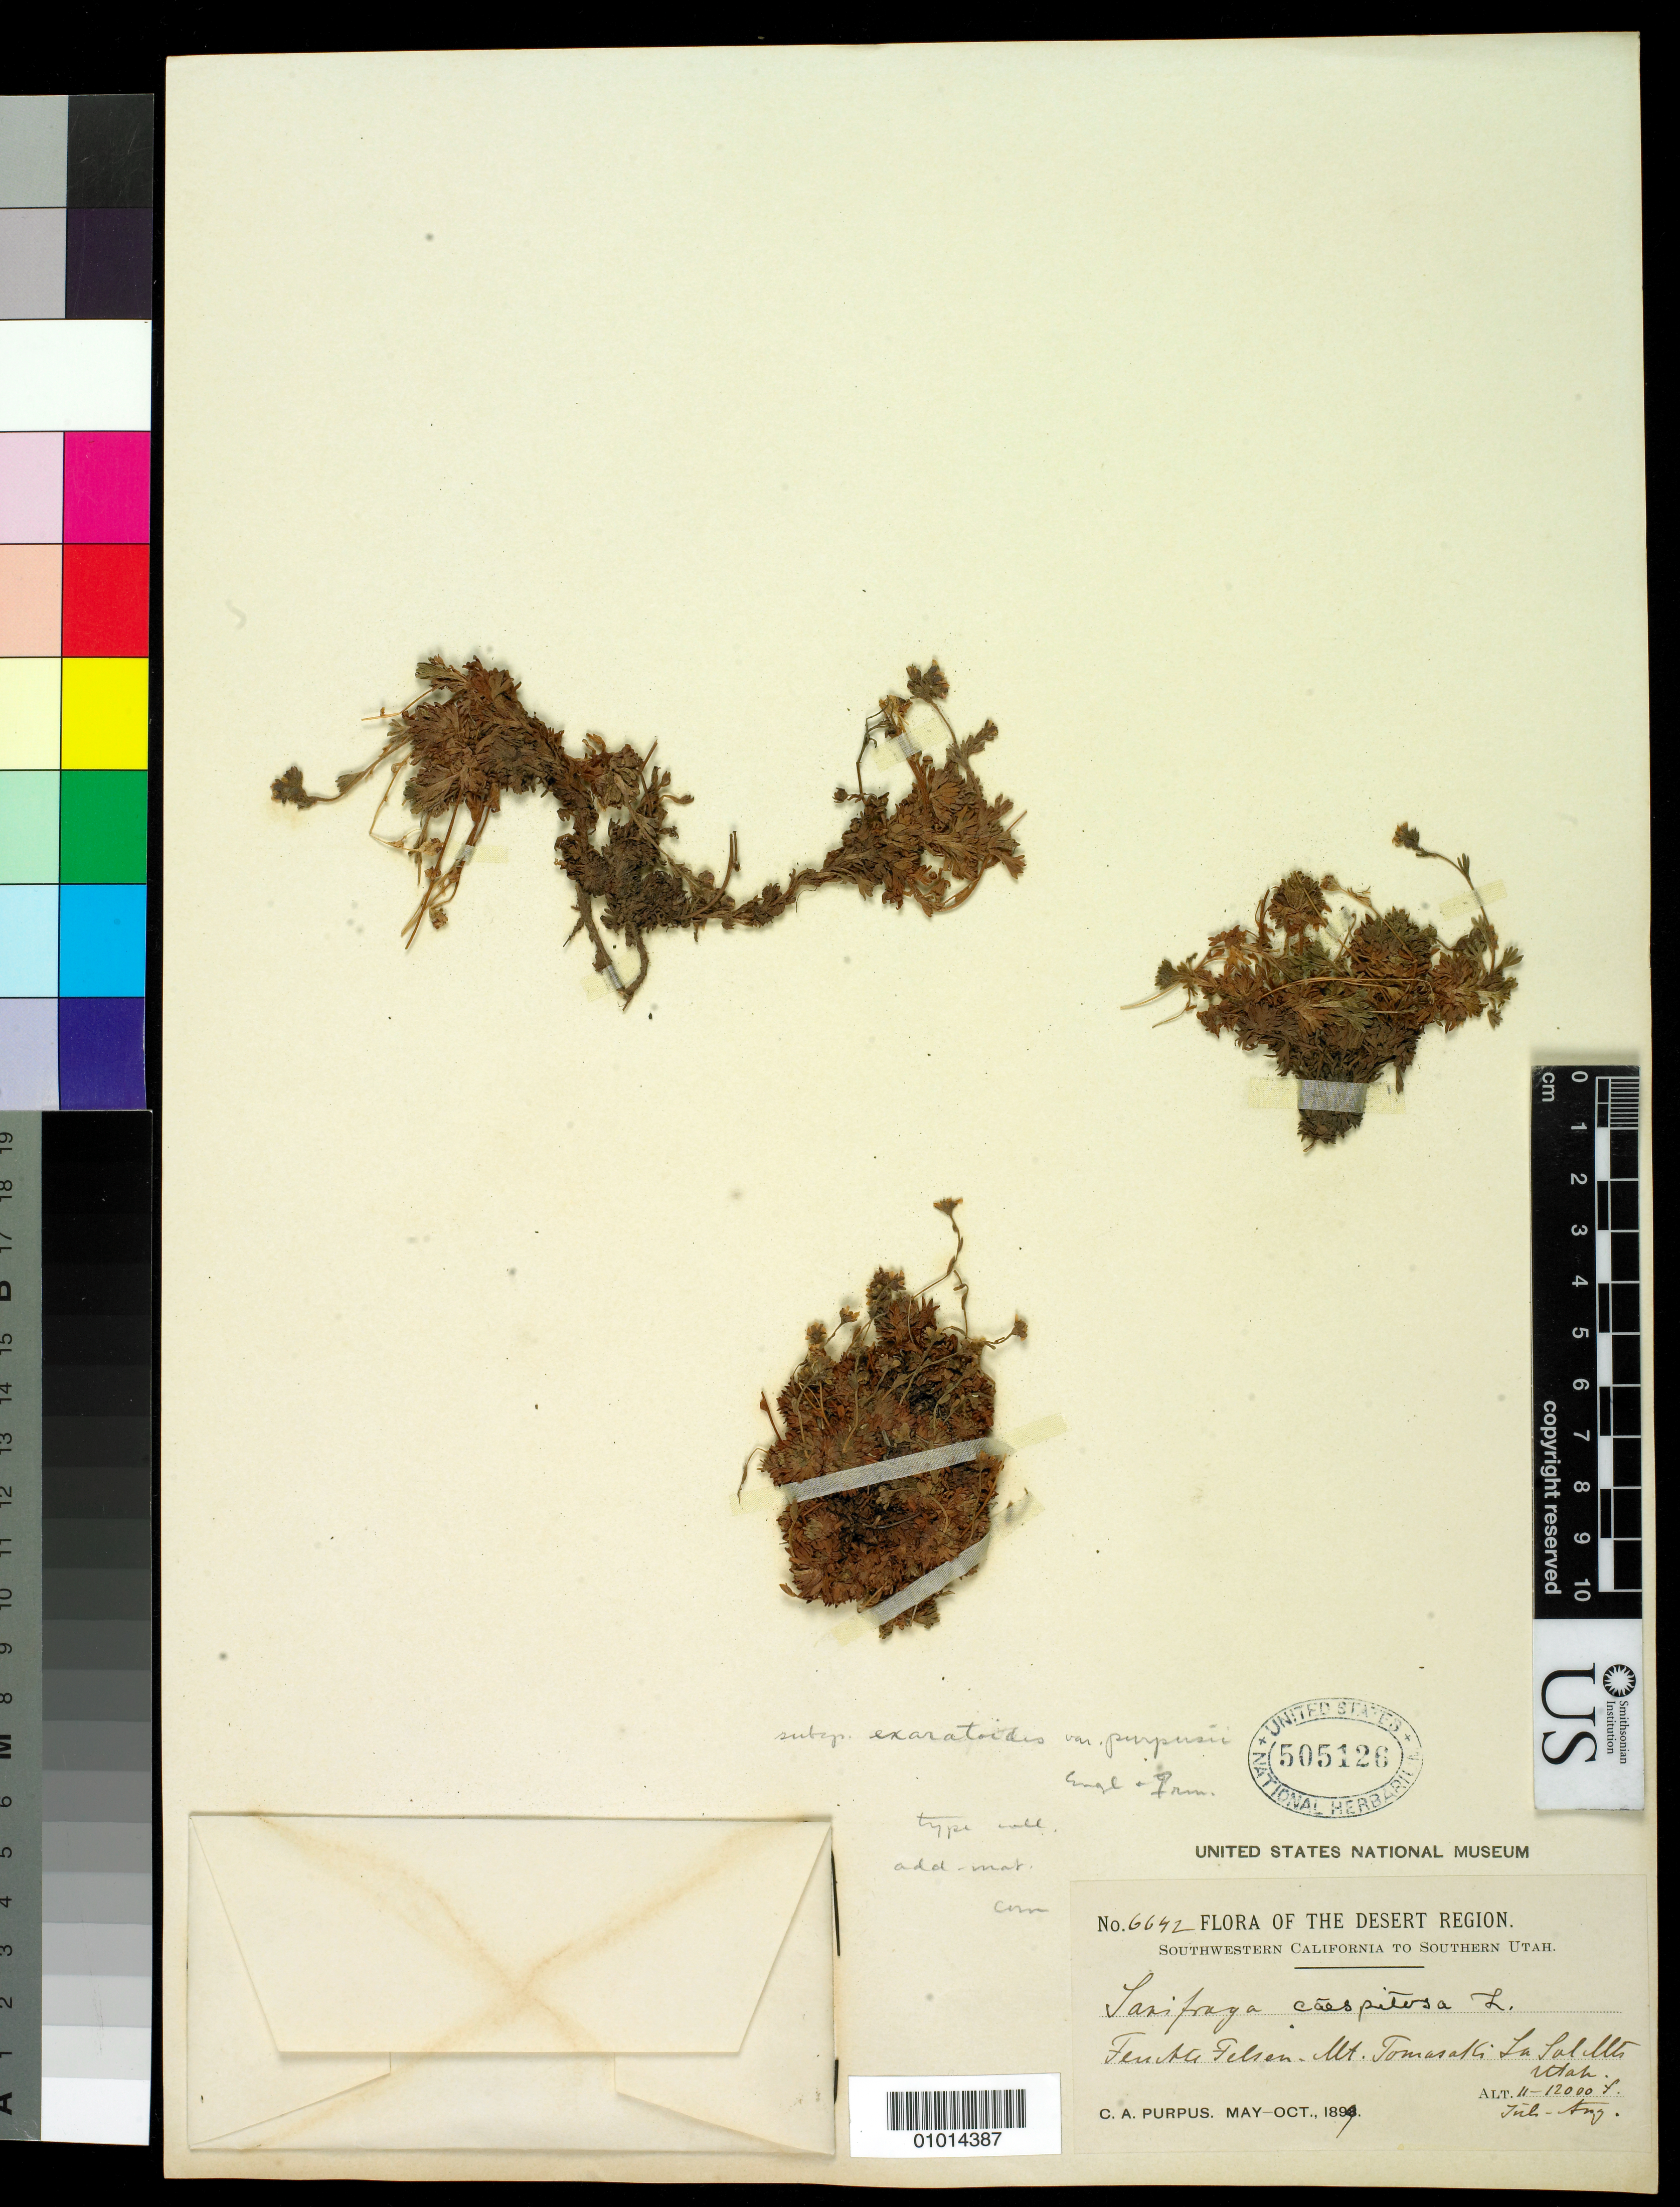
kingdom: Plantae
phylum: Tracheophyta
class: Magnoliopsida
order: Saxifragales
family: Saxifragaceae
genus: Saxifraga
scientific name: Saxifraga caespitosa var. purpusii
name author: Engl. & Irmsch. in Engl.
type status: Isotype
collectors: C. A. Purpus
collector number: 6642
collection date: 1899-05/1899-10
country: United States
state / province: Utah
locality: Mt. Tomasaki.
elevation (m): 3353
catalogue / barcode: US 505126